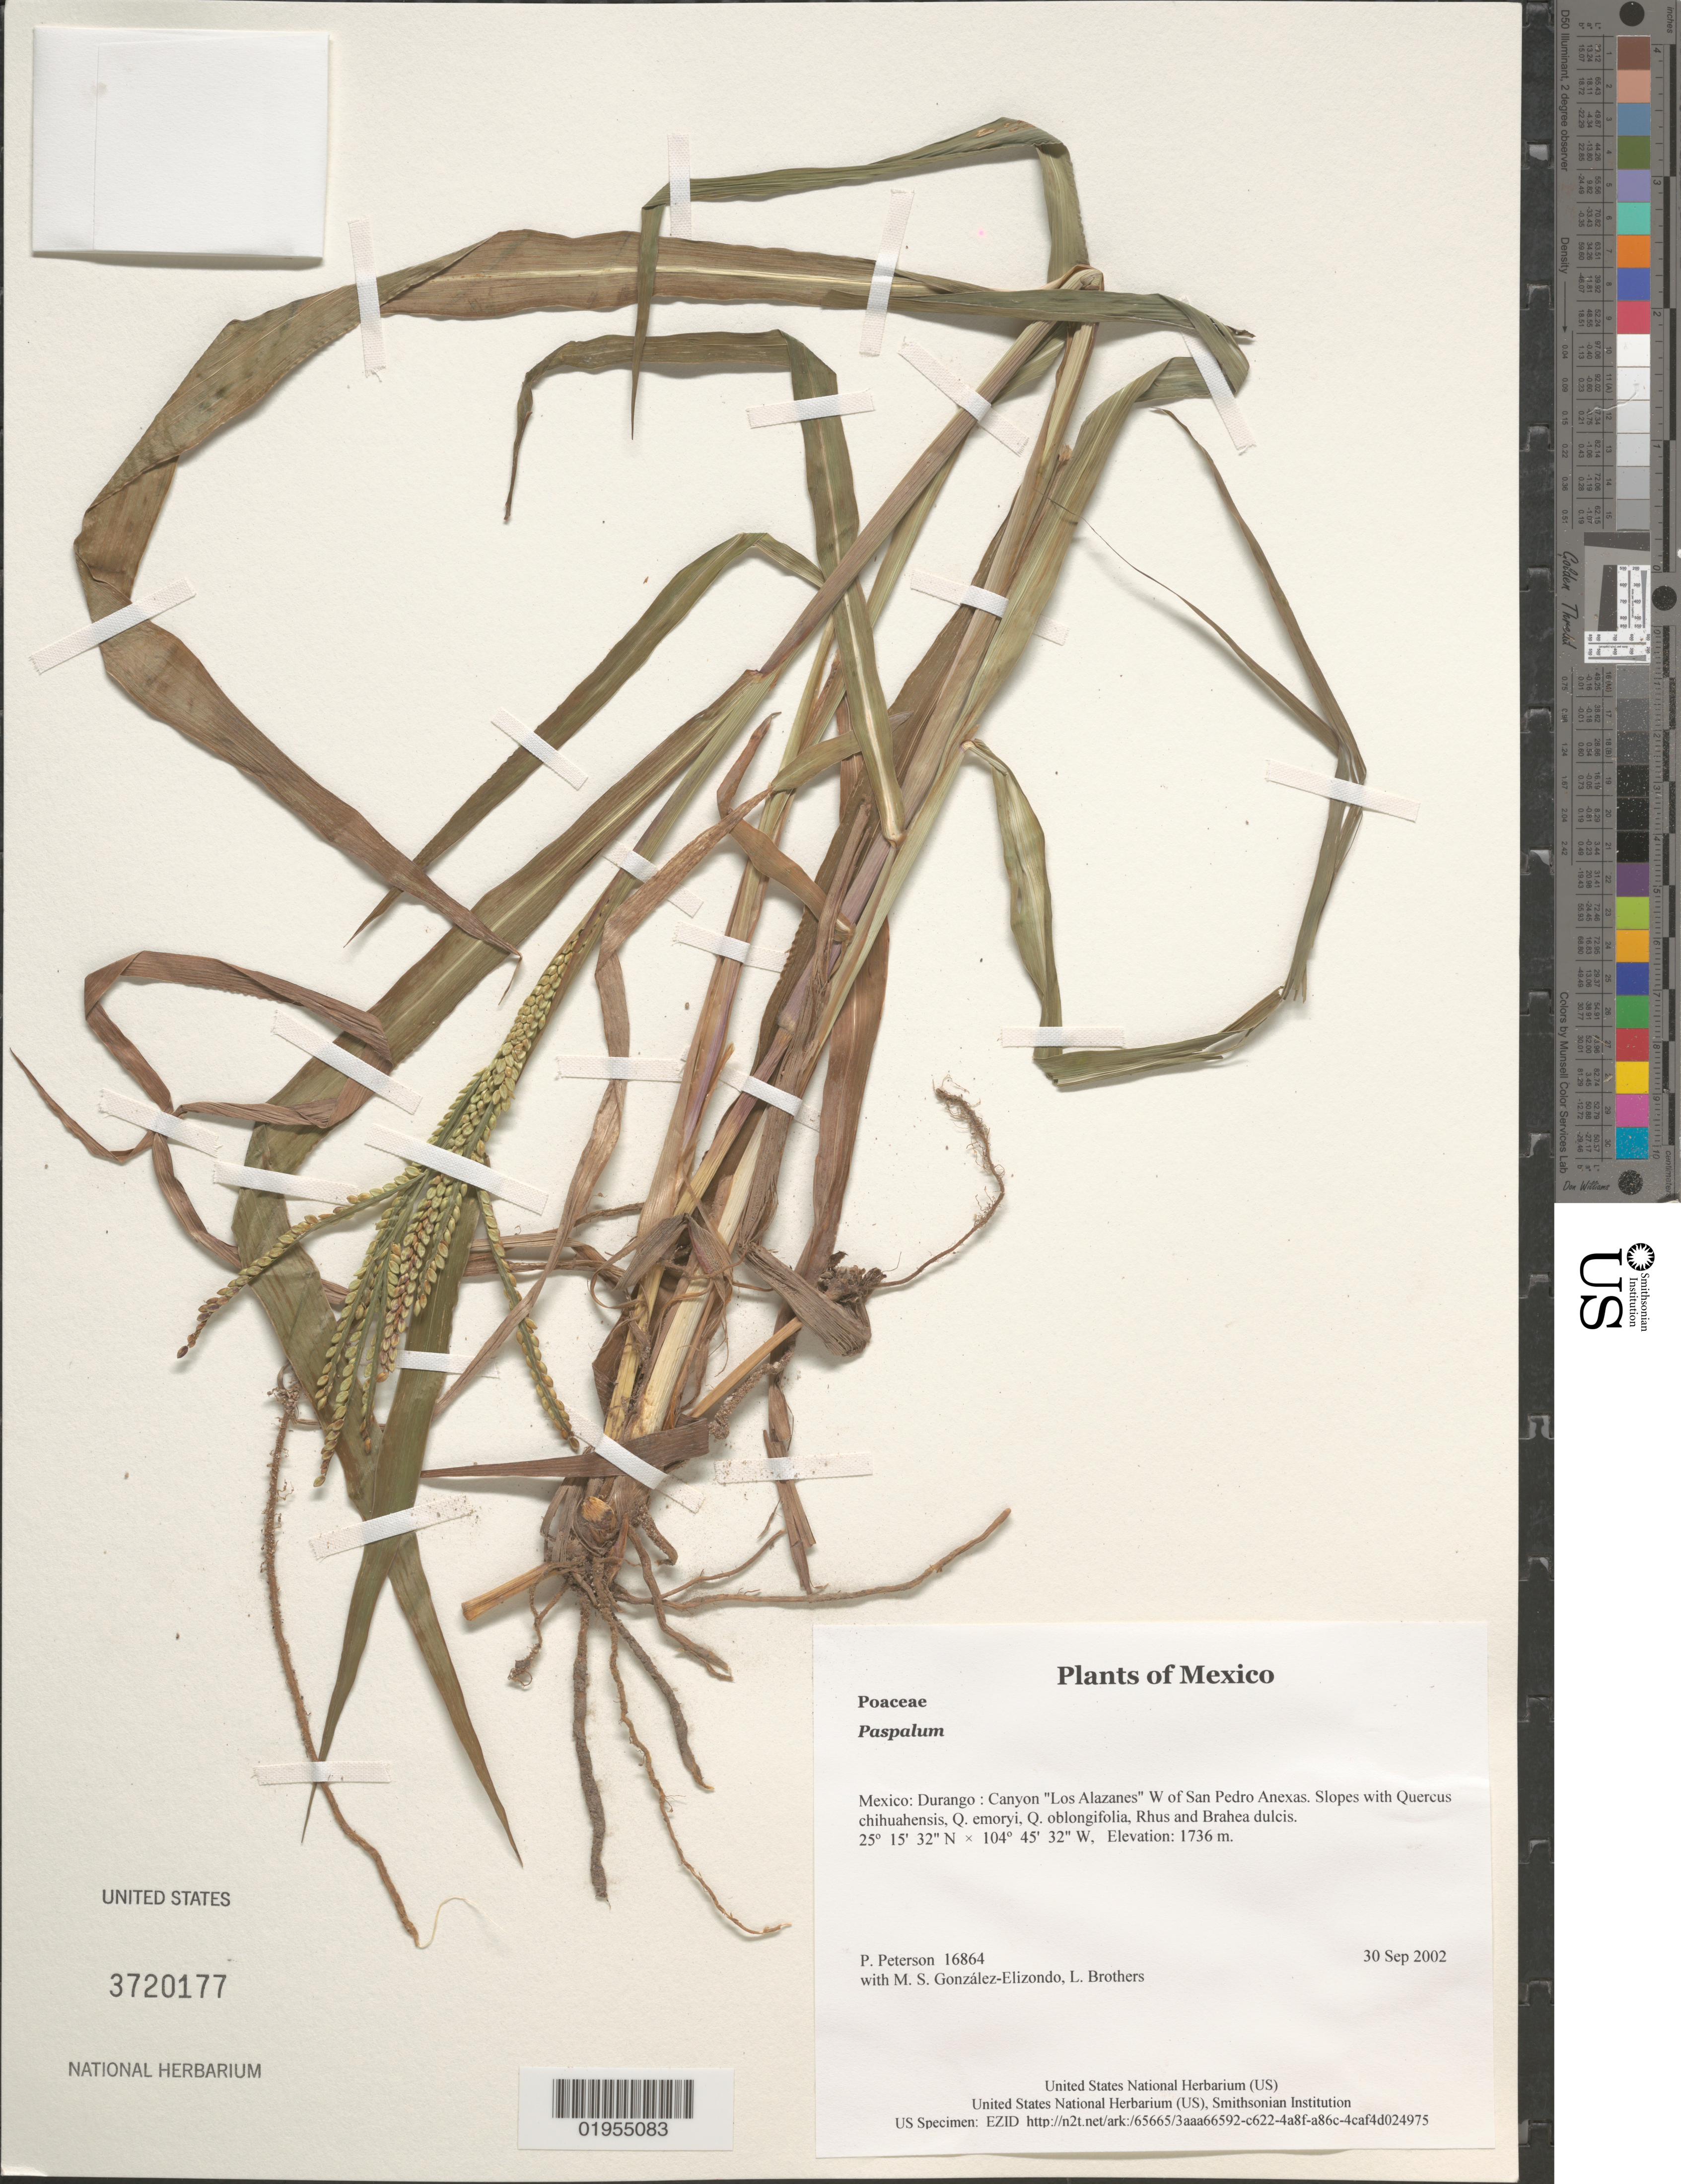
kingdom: Plantae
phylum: Tracheophyta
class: Liliopsida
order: Poales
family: Poaceae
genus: Paspalum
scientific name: Paspalum sp.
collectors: P. M. Peterson, M. S. González-Elizondo & L. E. Brothers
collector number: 16864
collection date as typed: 30 Sep 2002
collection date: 2002-09-30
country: Mexico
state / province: Durango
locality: Canyon "Los Alazanes" W of San Pedro Anexas. Slopes with Quercus chihuahensis, Q. emoryi, Q. oblongifolia, Rhus and Brahea dulcis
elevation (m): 1736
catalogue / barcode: US 3720177